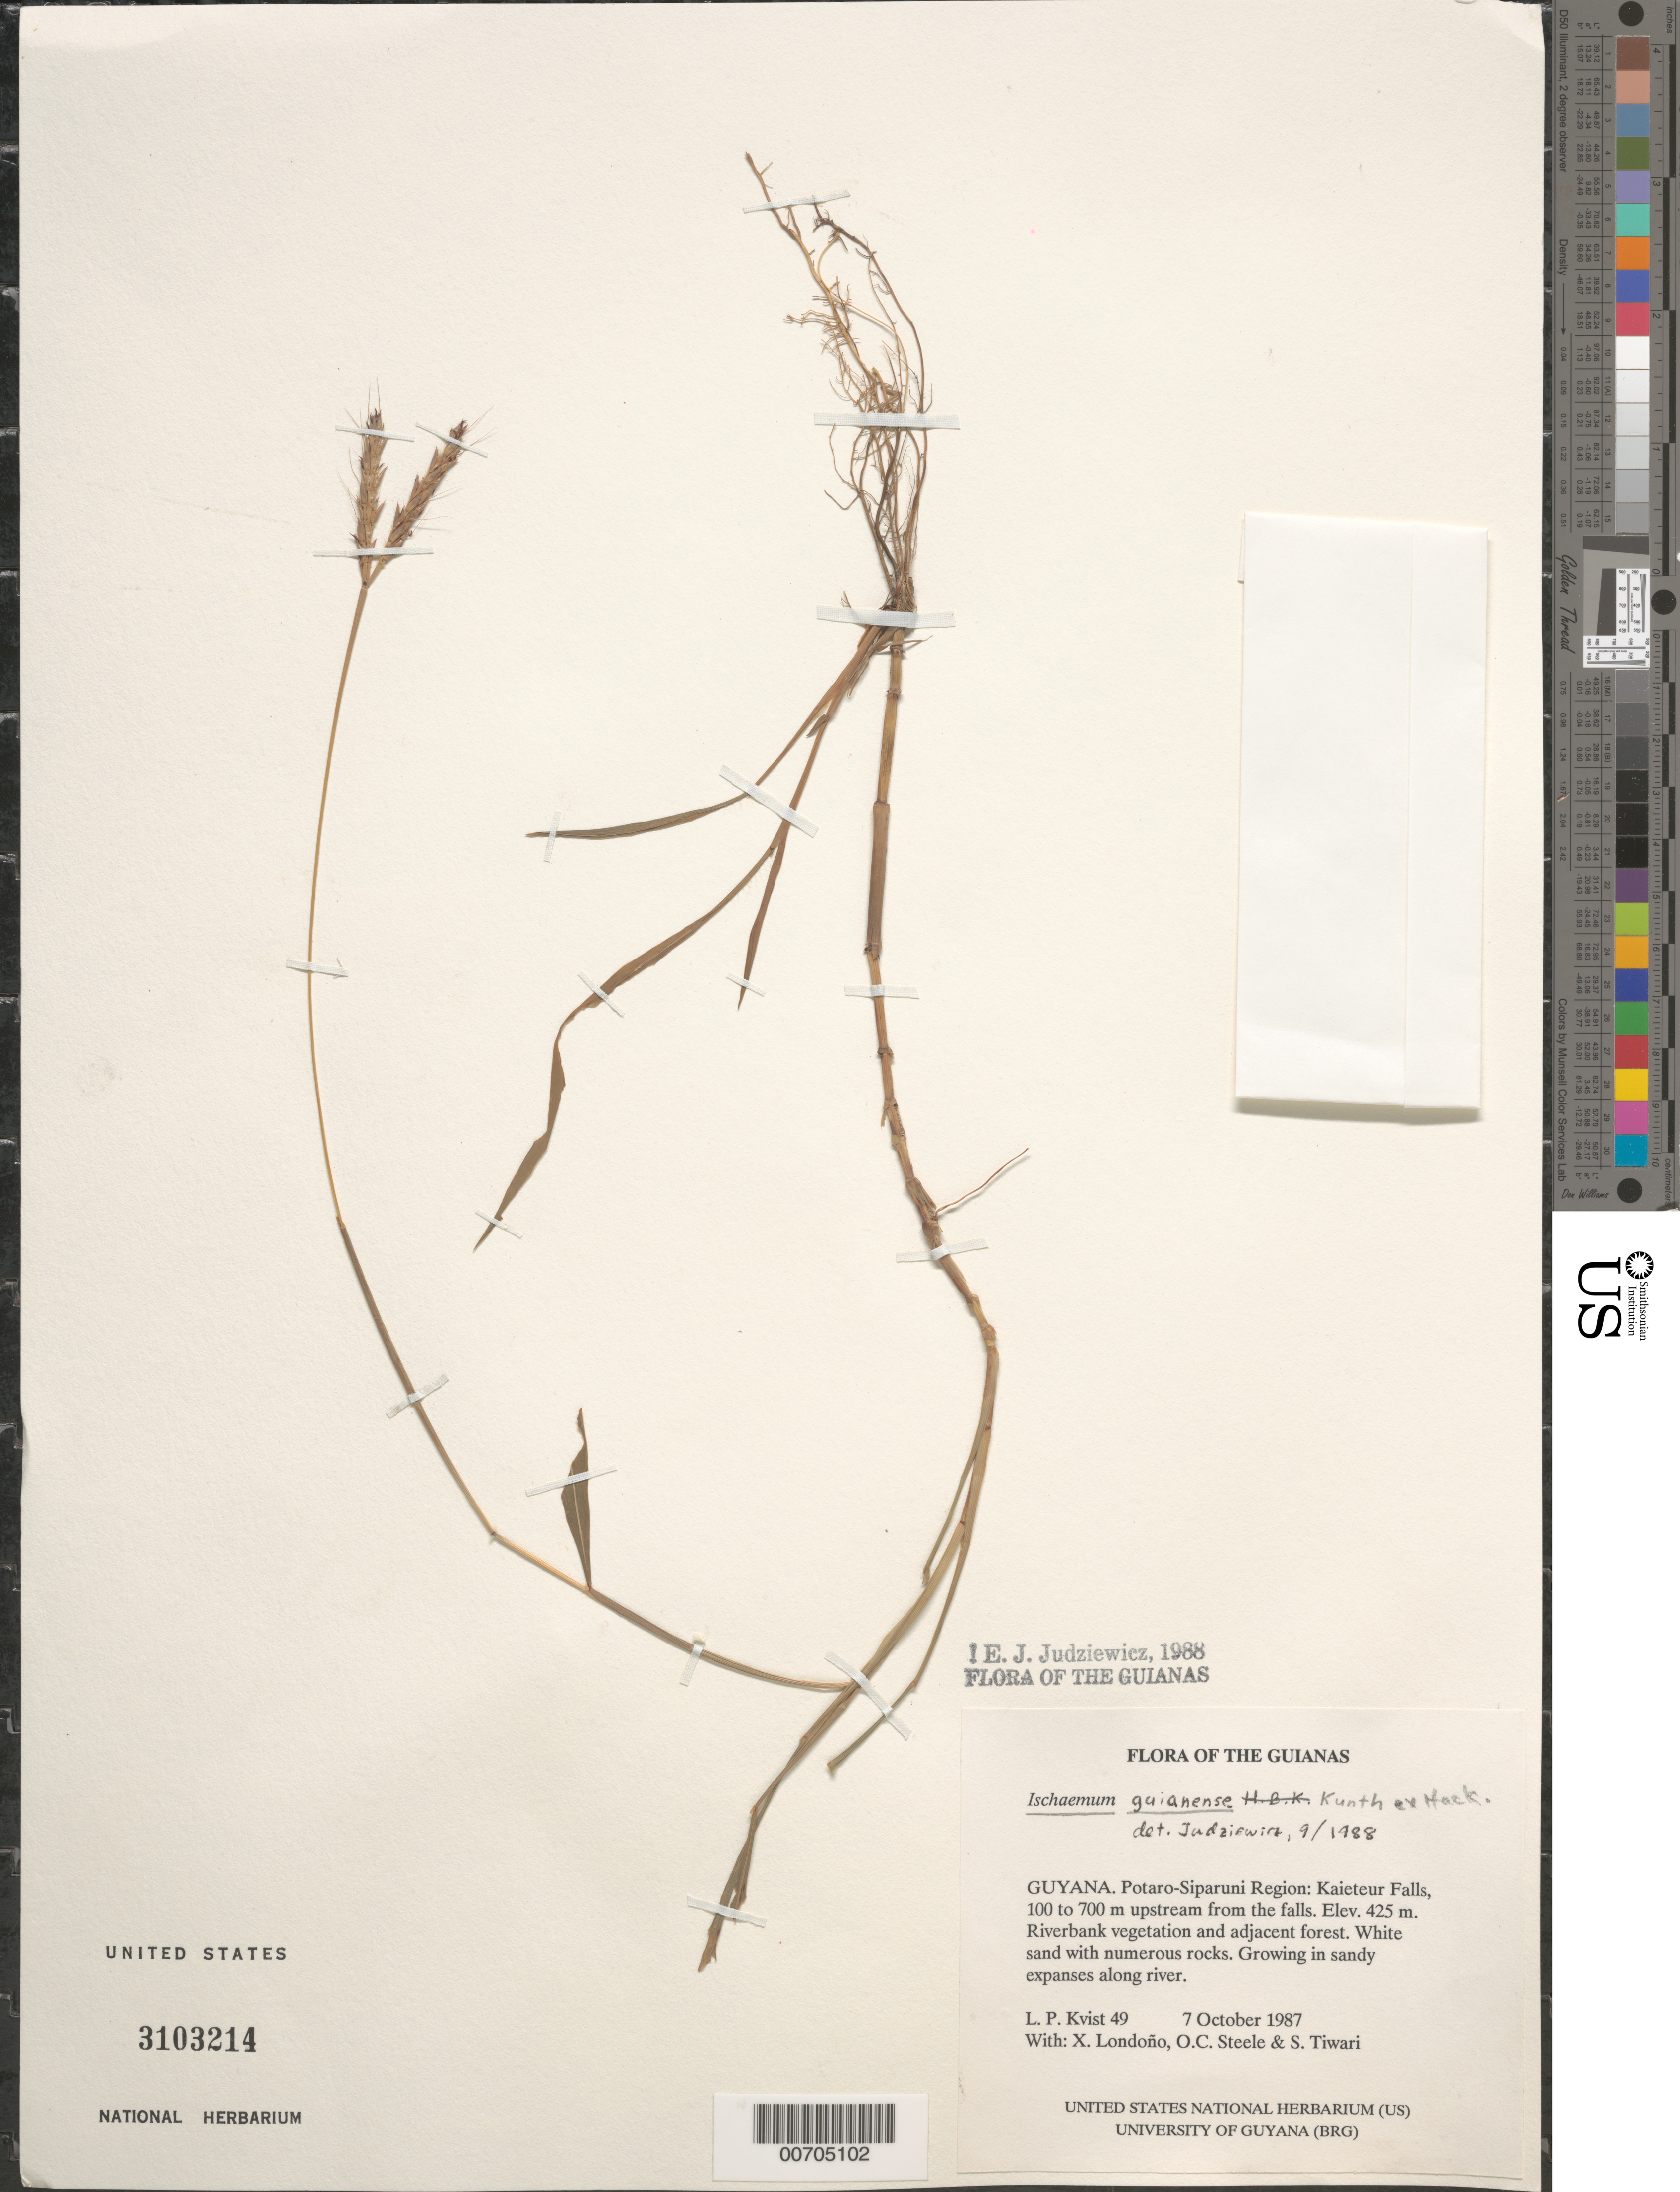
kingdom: Plantae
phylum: Tracheophyta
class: Liliopsida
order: Poales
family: Poaceae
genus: Ischaemum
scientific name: Ischaemum guianense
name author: Kunth ex Hack.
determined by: Judziewicz, E. J.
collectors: L. P. Kvist, X. Londoño, O. C. Steele & S. Tiwari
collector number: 49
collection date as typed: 7 October 1987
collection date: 1987-10-07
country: Guyana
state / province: Potaro-Siparuni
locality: Kaieteur Falls, 100 to 700 m upstream from the falls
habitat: Riverbank vegetation and adjacent forest. White sand with numerous rocks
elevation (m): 425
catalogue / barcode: US 3103214